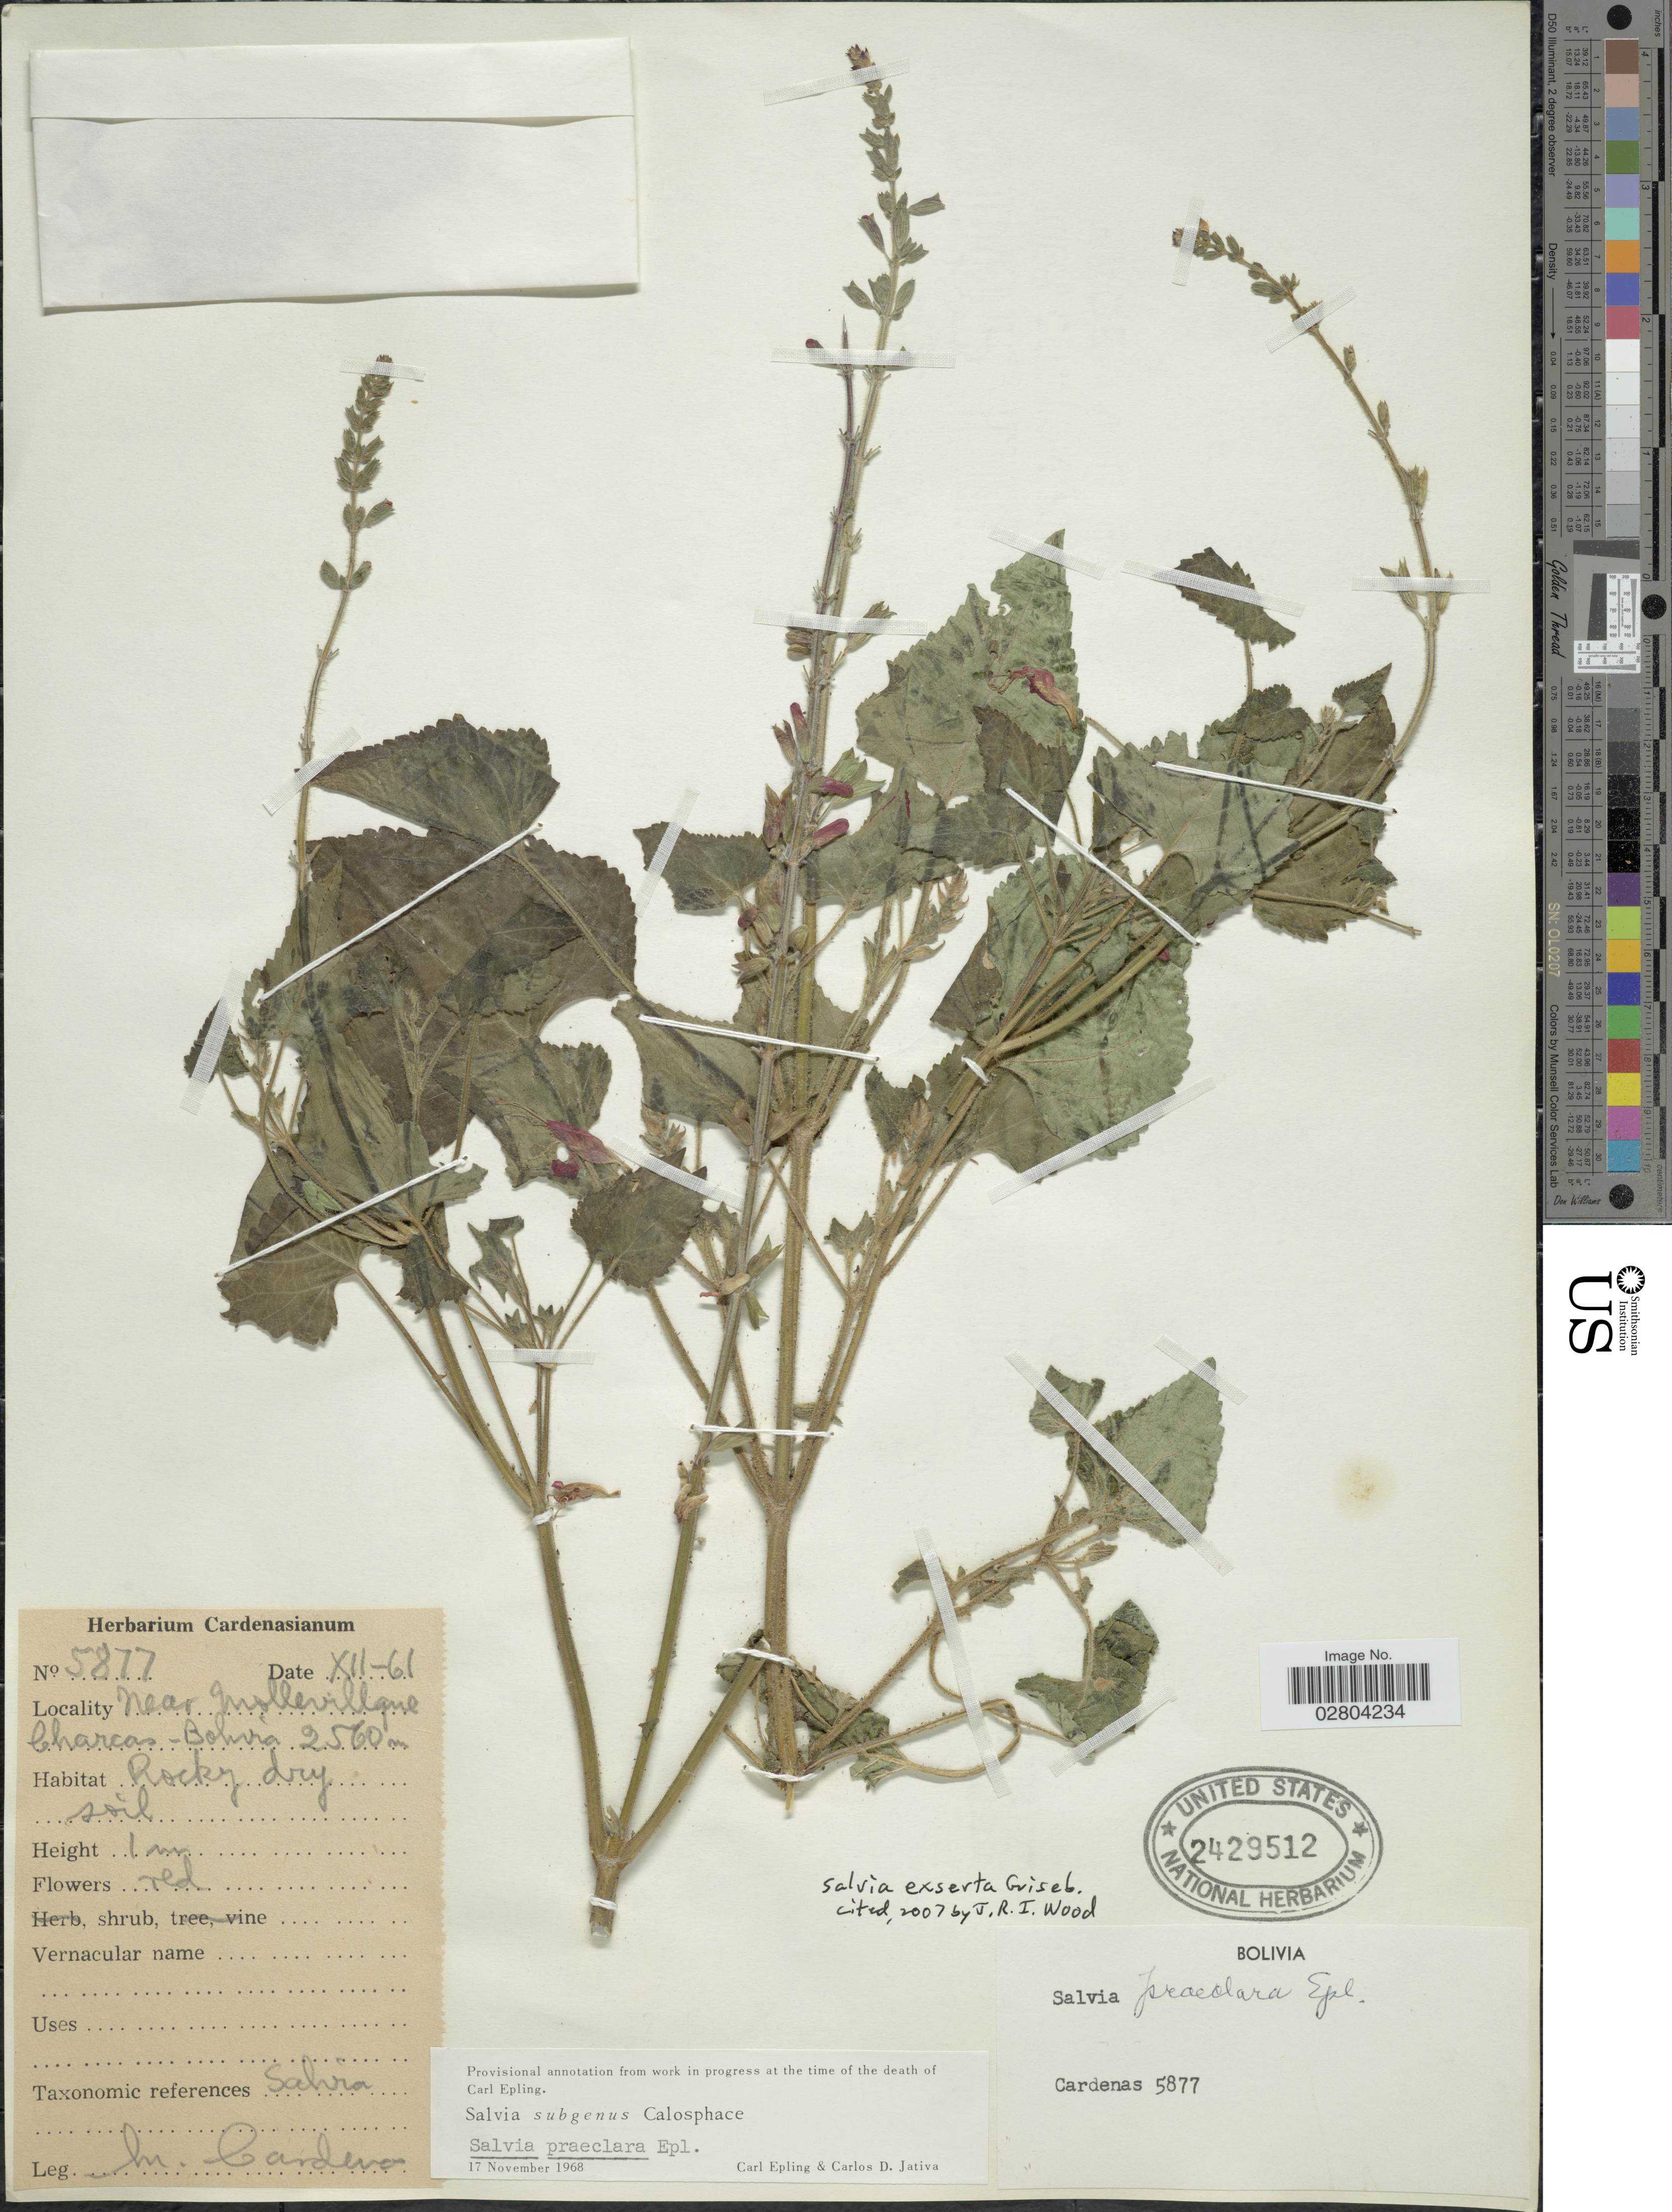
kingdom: Plantae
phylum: Tracheophyta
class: Magnoliopsida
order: Lamiales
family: Lamiaceae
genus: Salvia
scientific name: Salvia exserta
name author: Griseb.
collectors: M. Cárdenas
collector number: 5877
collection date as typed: Transcribed d/m/y: /12/61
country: Bolivia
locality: Near Mollevillque Charcas.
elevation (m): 2560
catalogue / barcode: US 2429512